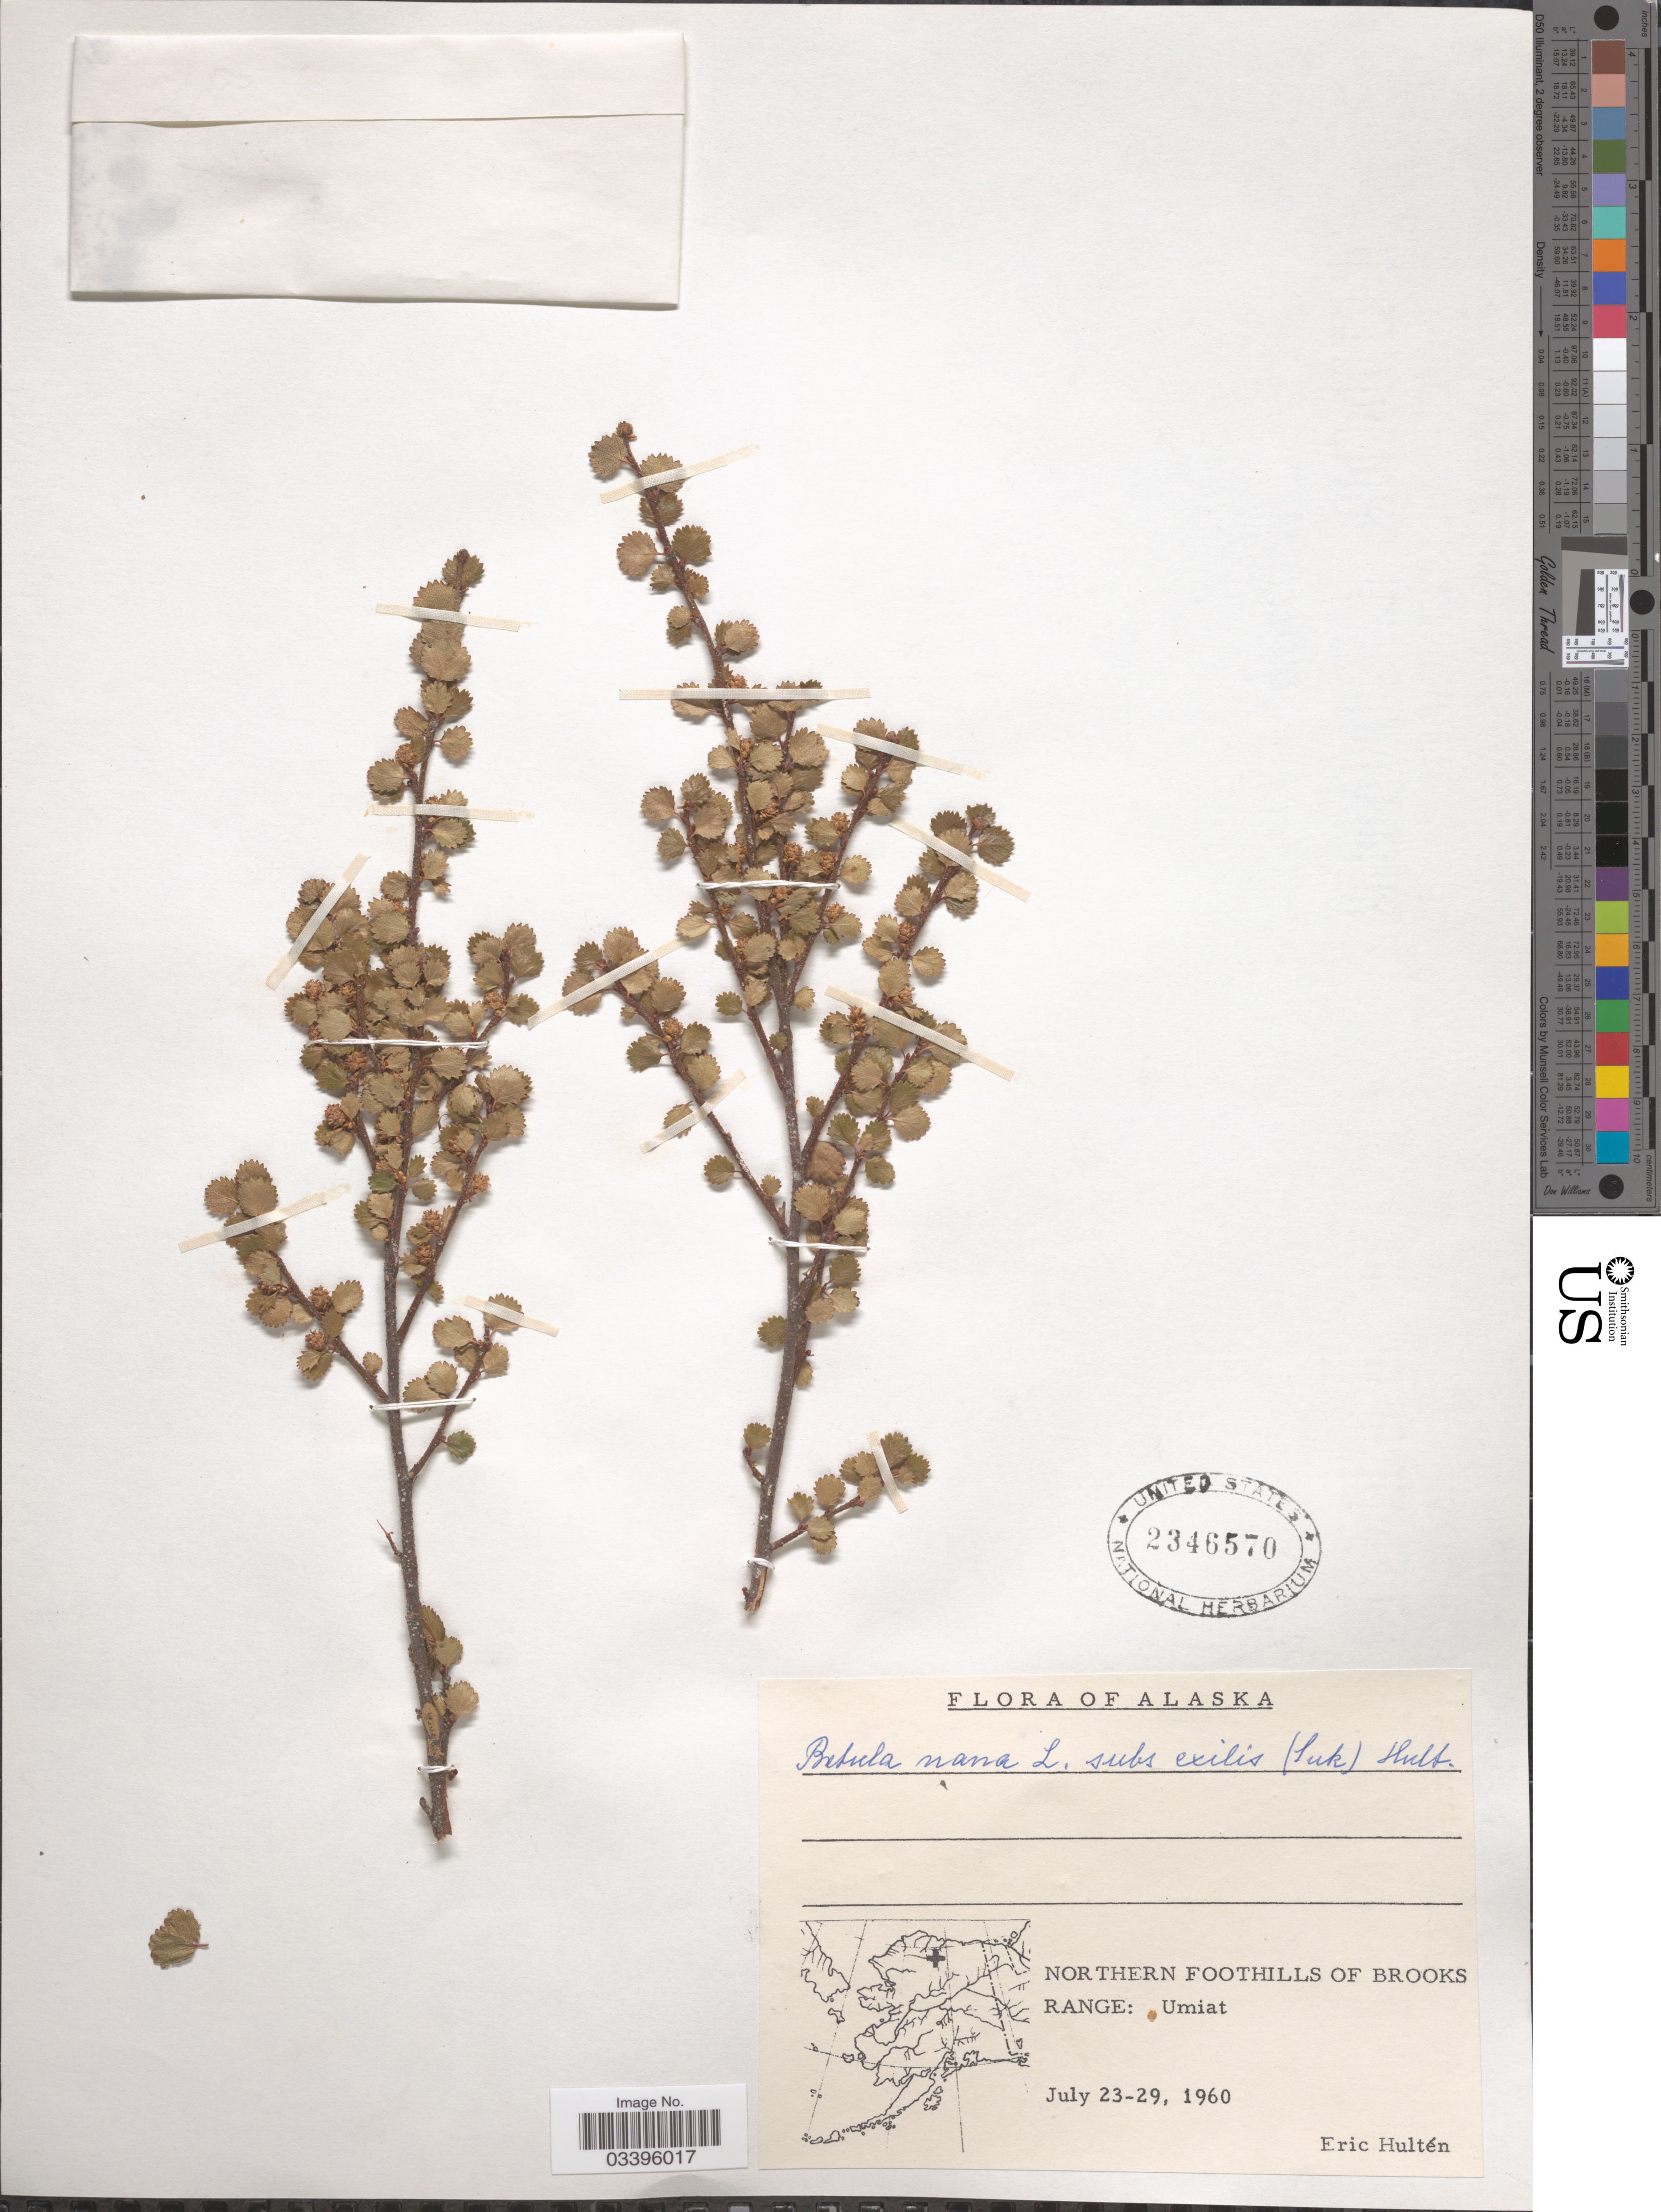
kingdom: Plantae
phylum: Tracheophyta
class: Magnoliopsida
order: Fagales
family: Betulaceae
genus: Betula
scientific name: Betula nana subsp. exilis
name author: L.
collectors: E. G. Hultén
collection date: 1960-07-23/1960-07-29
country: United States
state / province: Alaska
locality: Northern Foothills of Brooks Range: Umiat.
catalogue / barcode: US 2346570